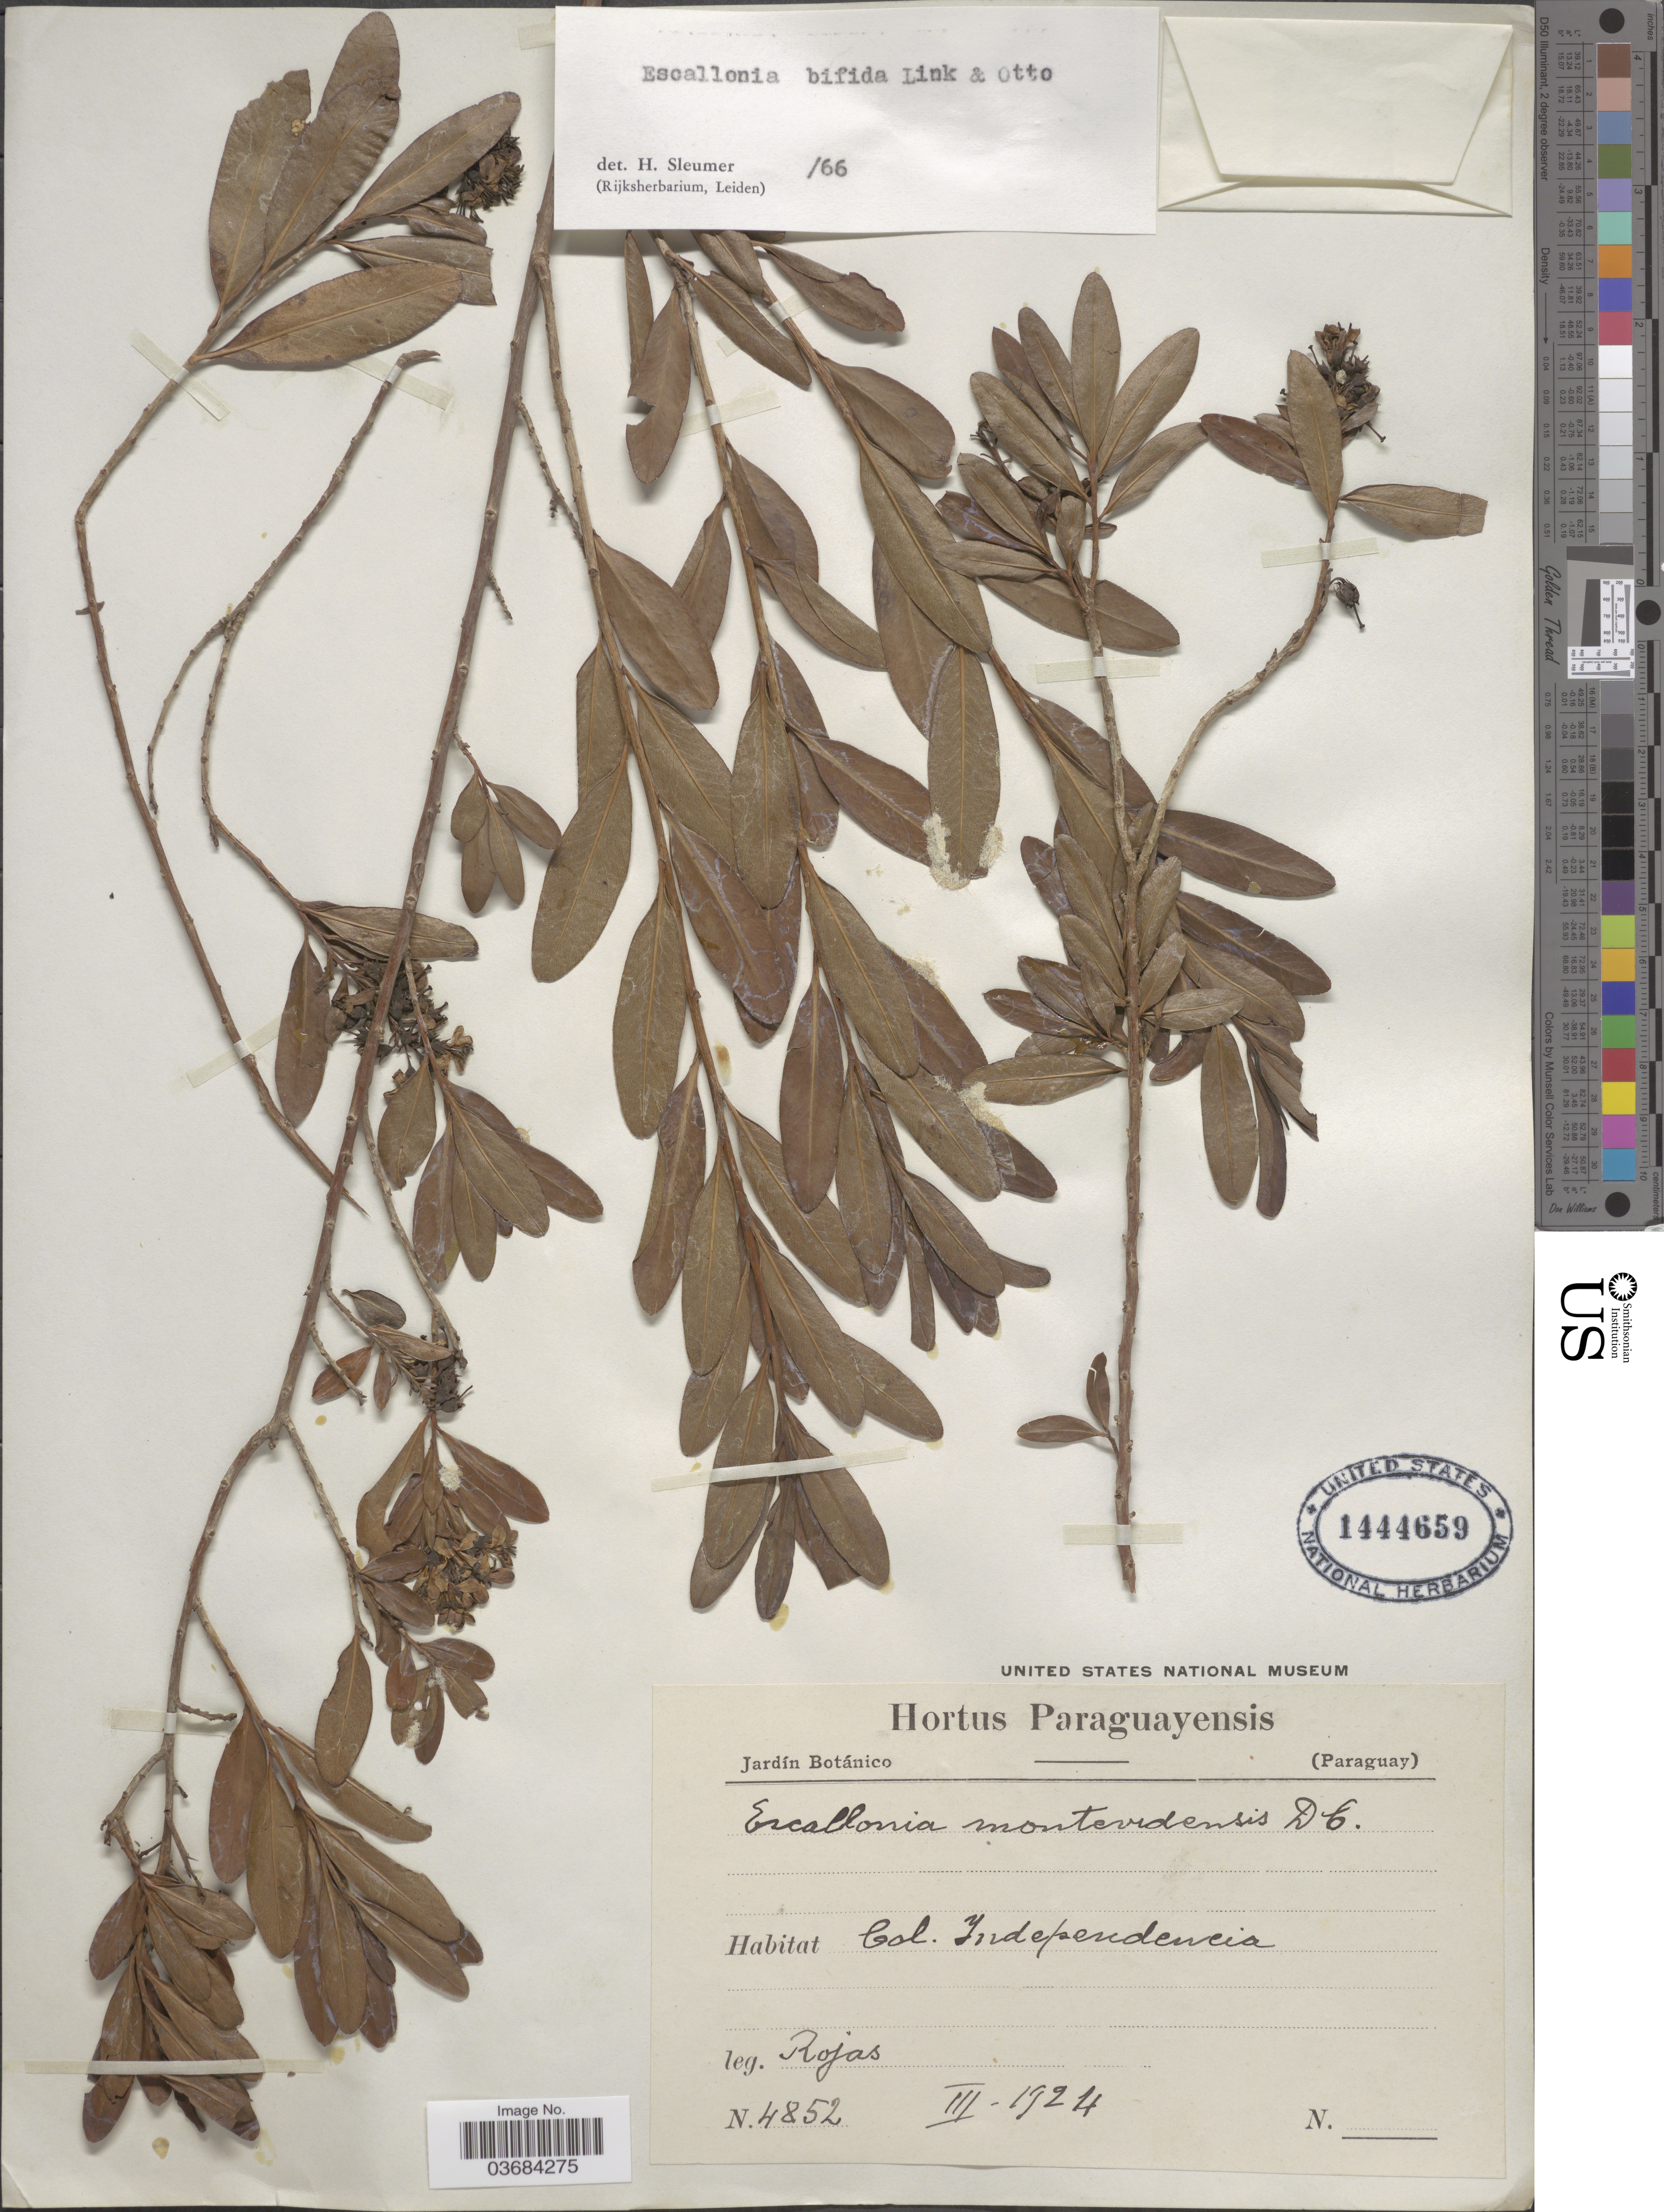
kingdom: Plantae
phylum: Tracheophyta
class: Magnoliopsida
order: Escalloniales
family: Escalloniaceae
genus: Escallonia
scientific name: Escallonia bifida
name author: Link & Otto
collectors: Rojas, --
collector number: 4852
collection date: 1924-03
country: Paraguay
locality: Col. Independencia.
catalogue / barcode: US 1444659